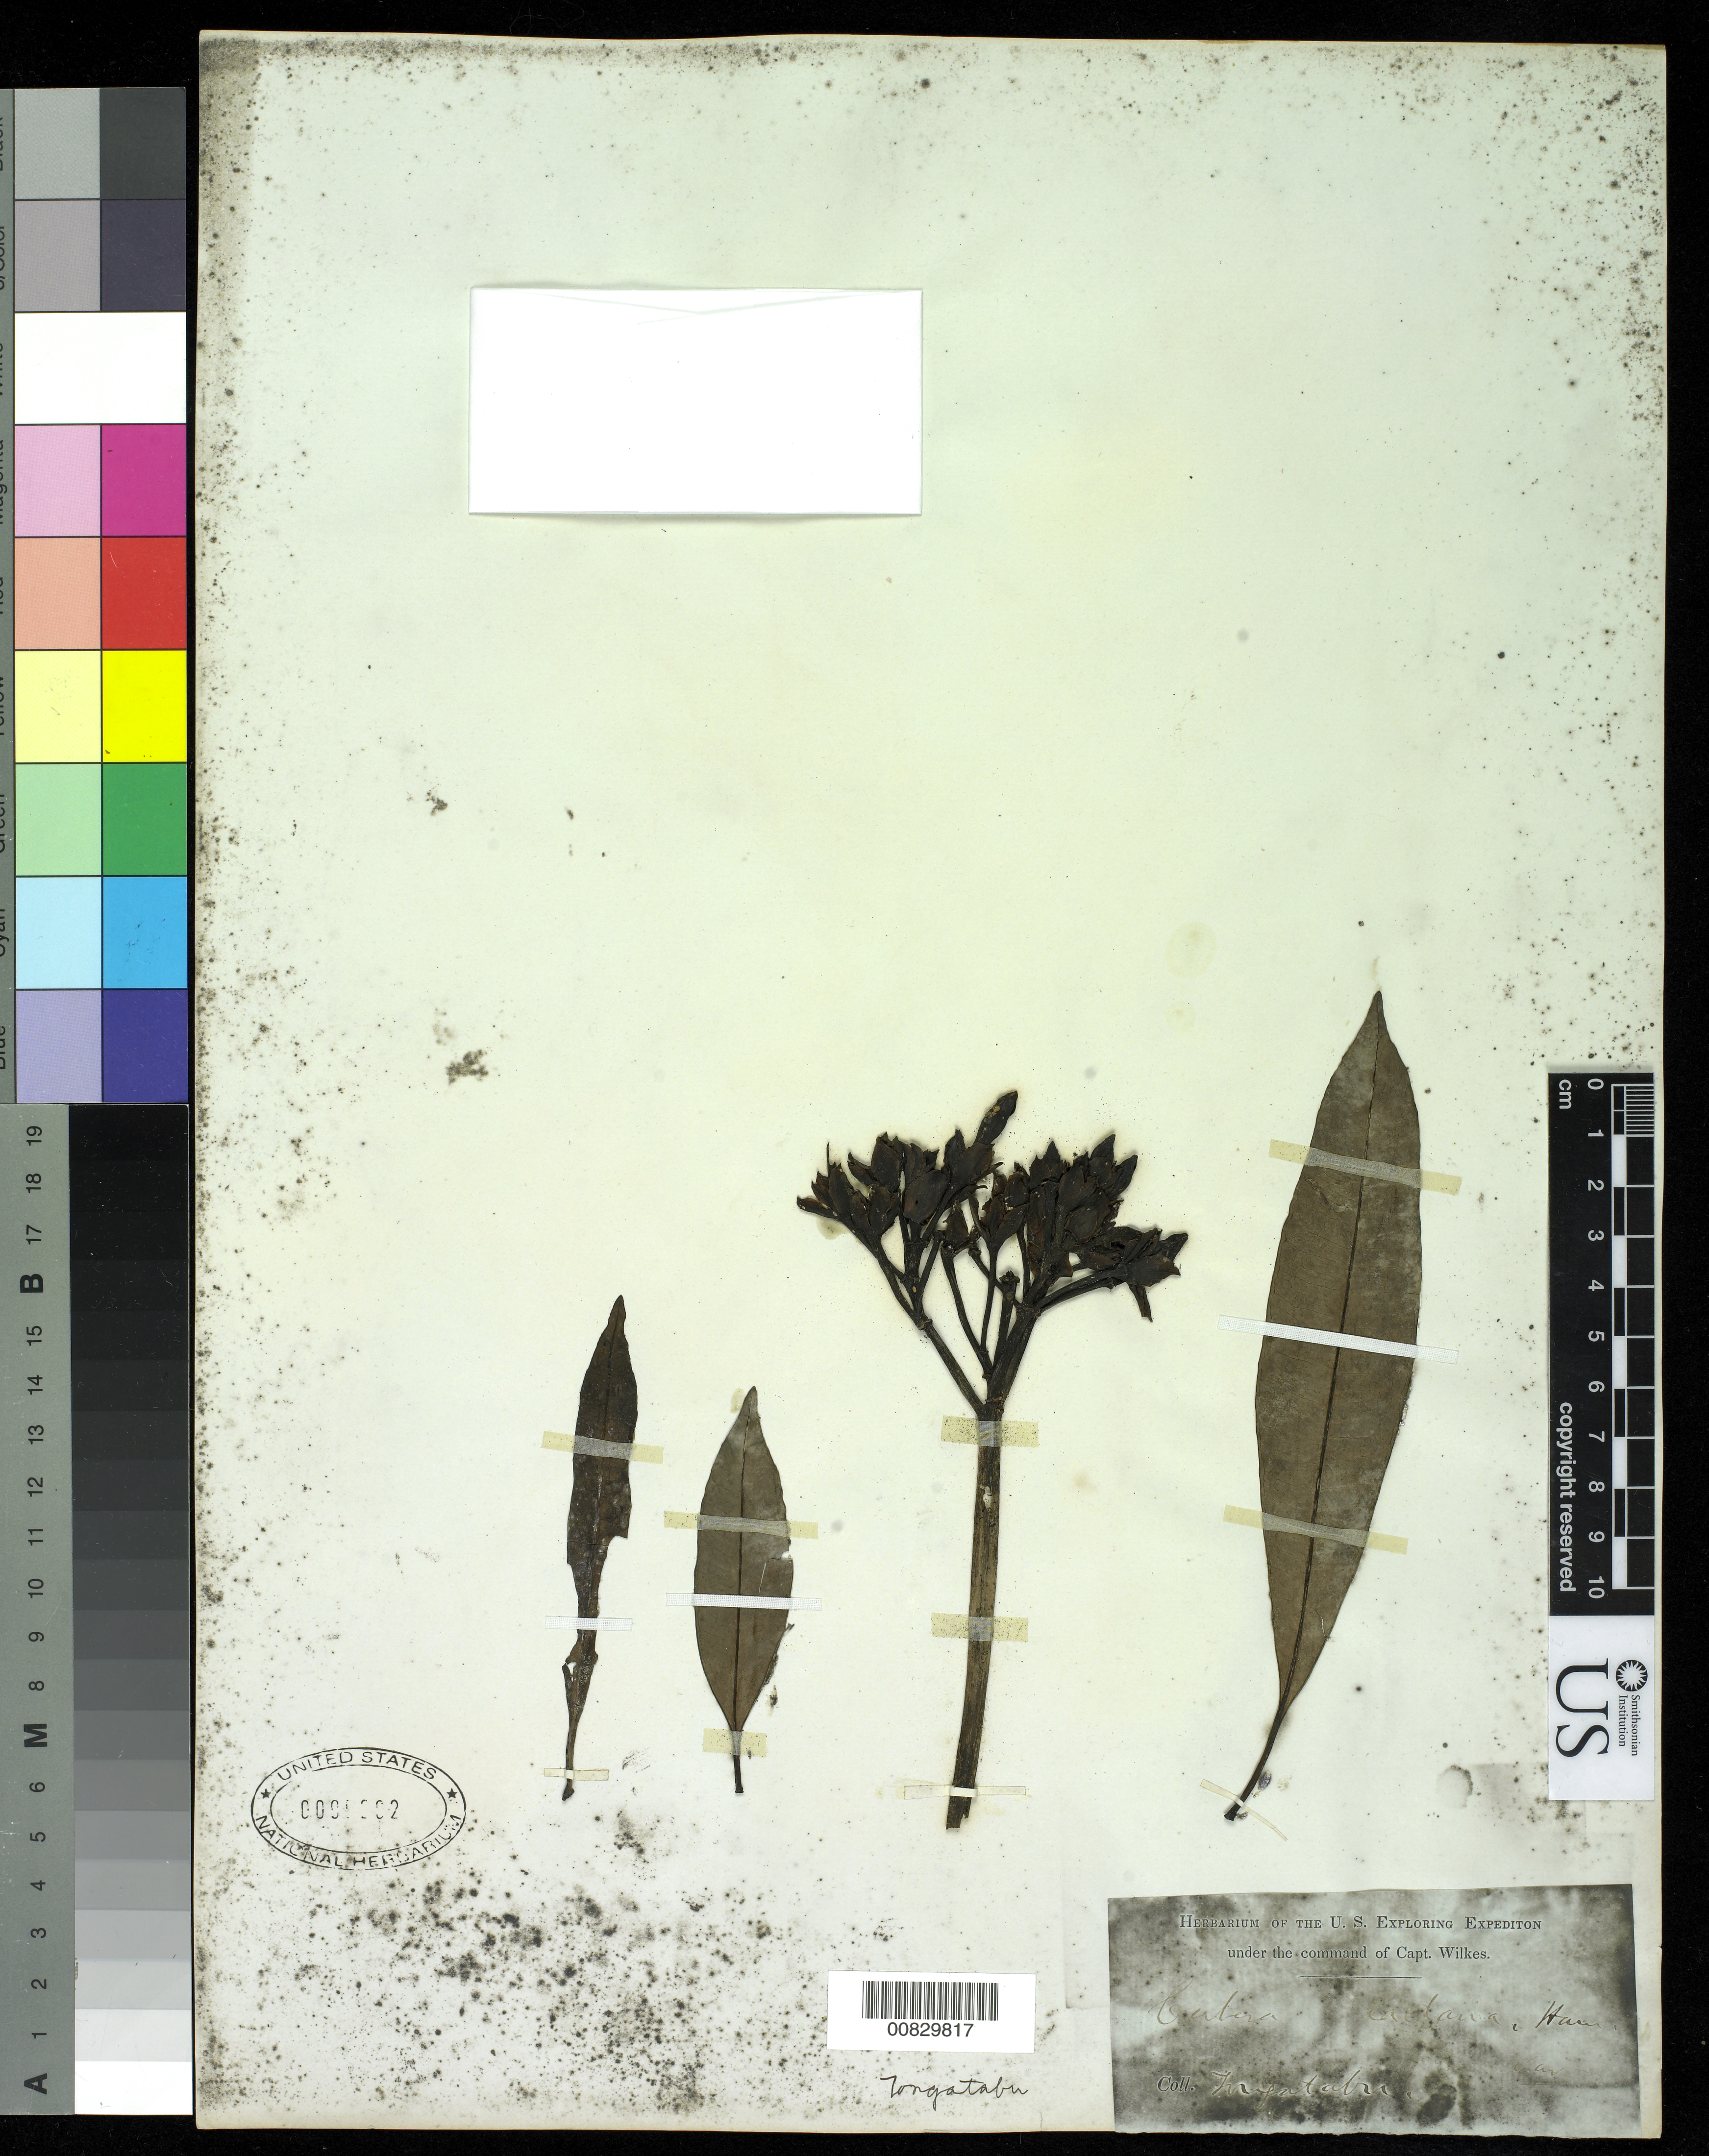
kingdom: Plantae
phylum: Tracheophyta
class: Magnoliopsida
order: Gentianales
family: Apocynaceae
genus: Cerbera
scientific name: Cerbera manghas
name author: L.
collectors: Wilkes Explor. Exped.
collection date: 1838/1842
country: Tonga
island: Tongatapu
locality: Tongatapu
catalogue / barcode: US 95202